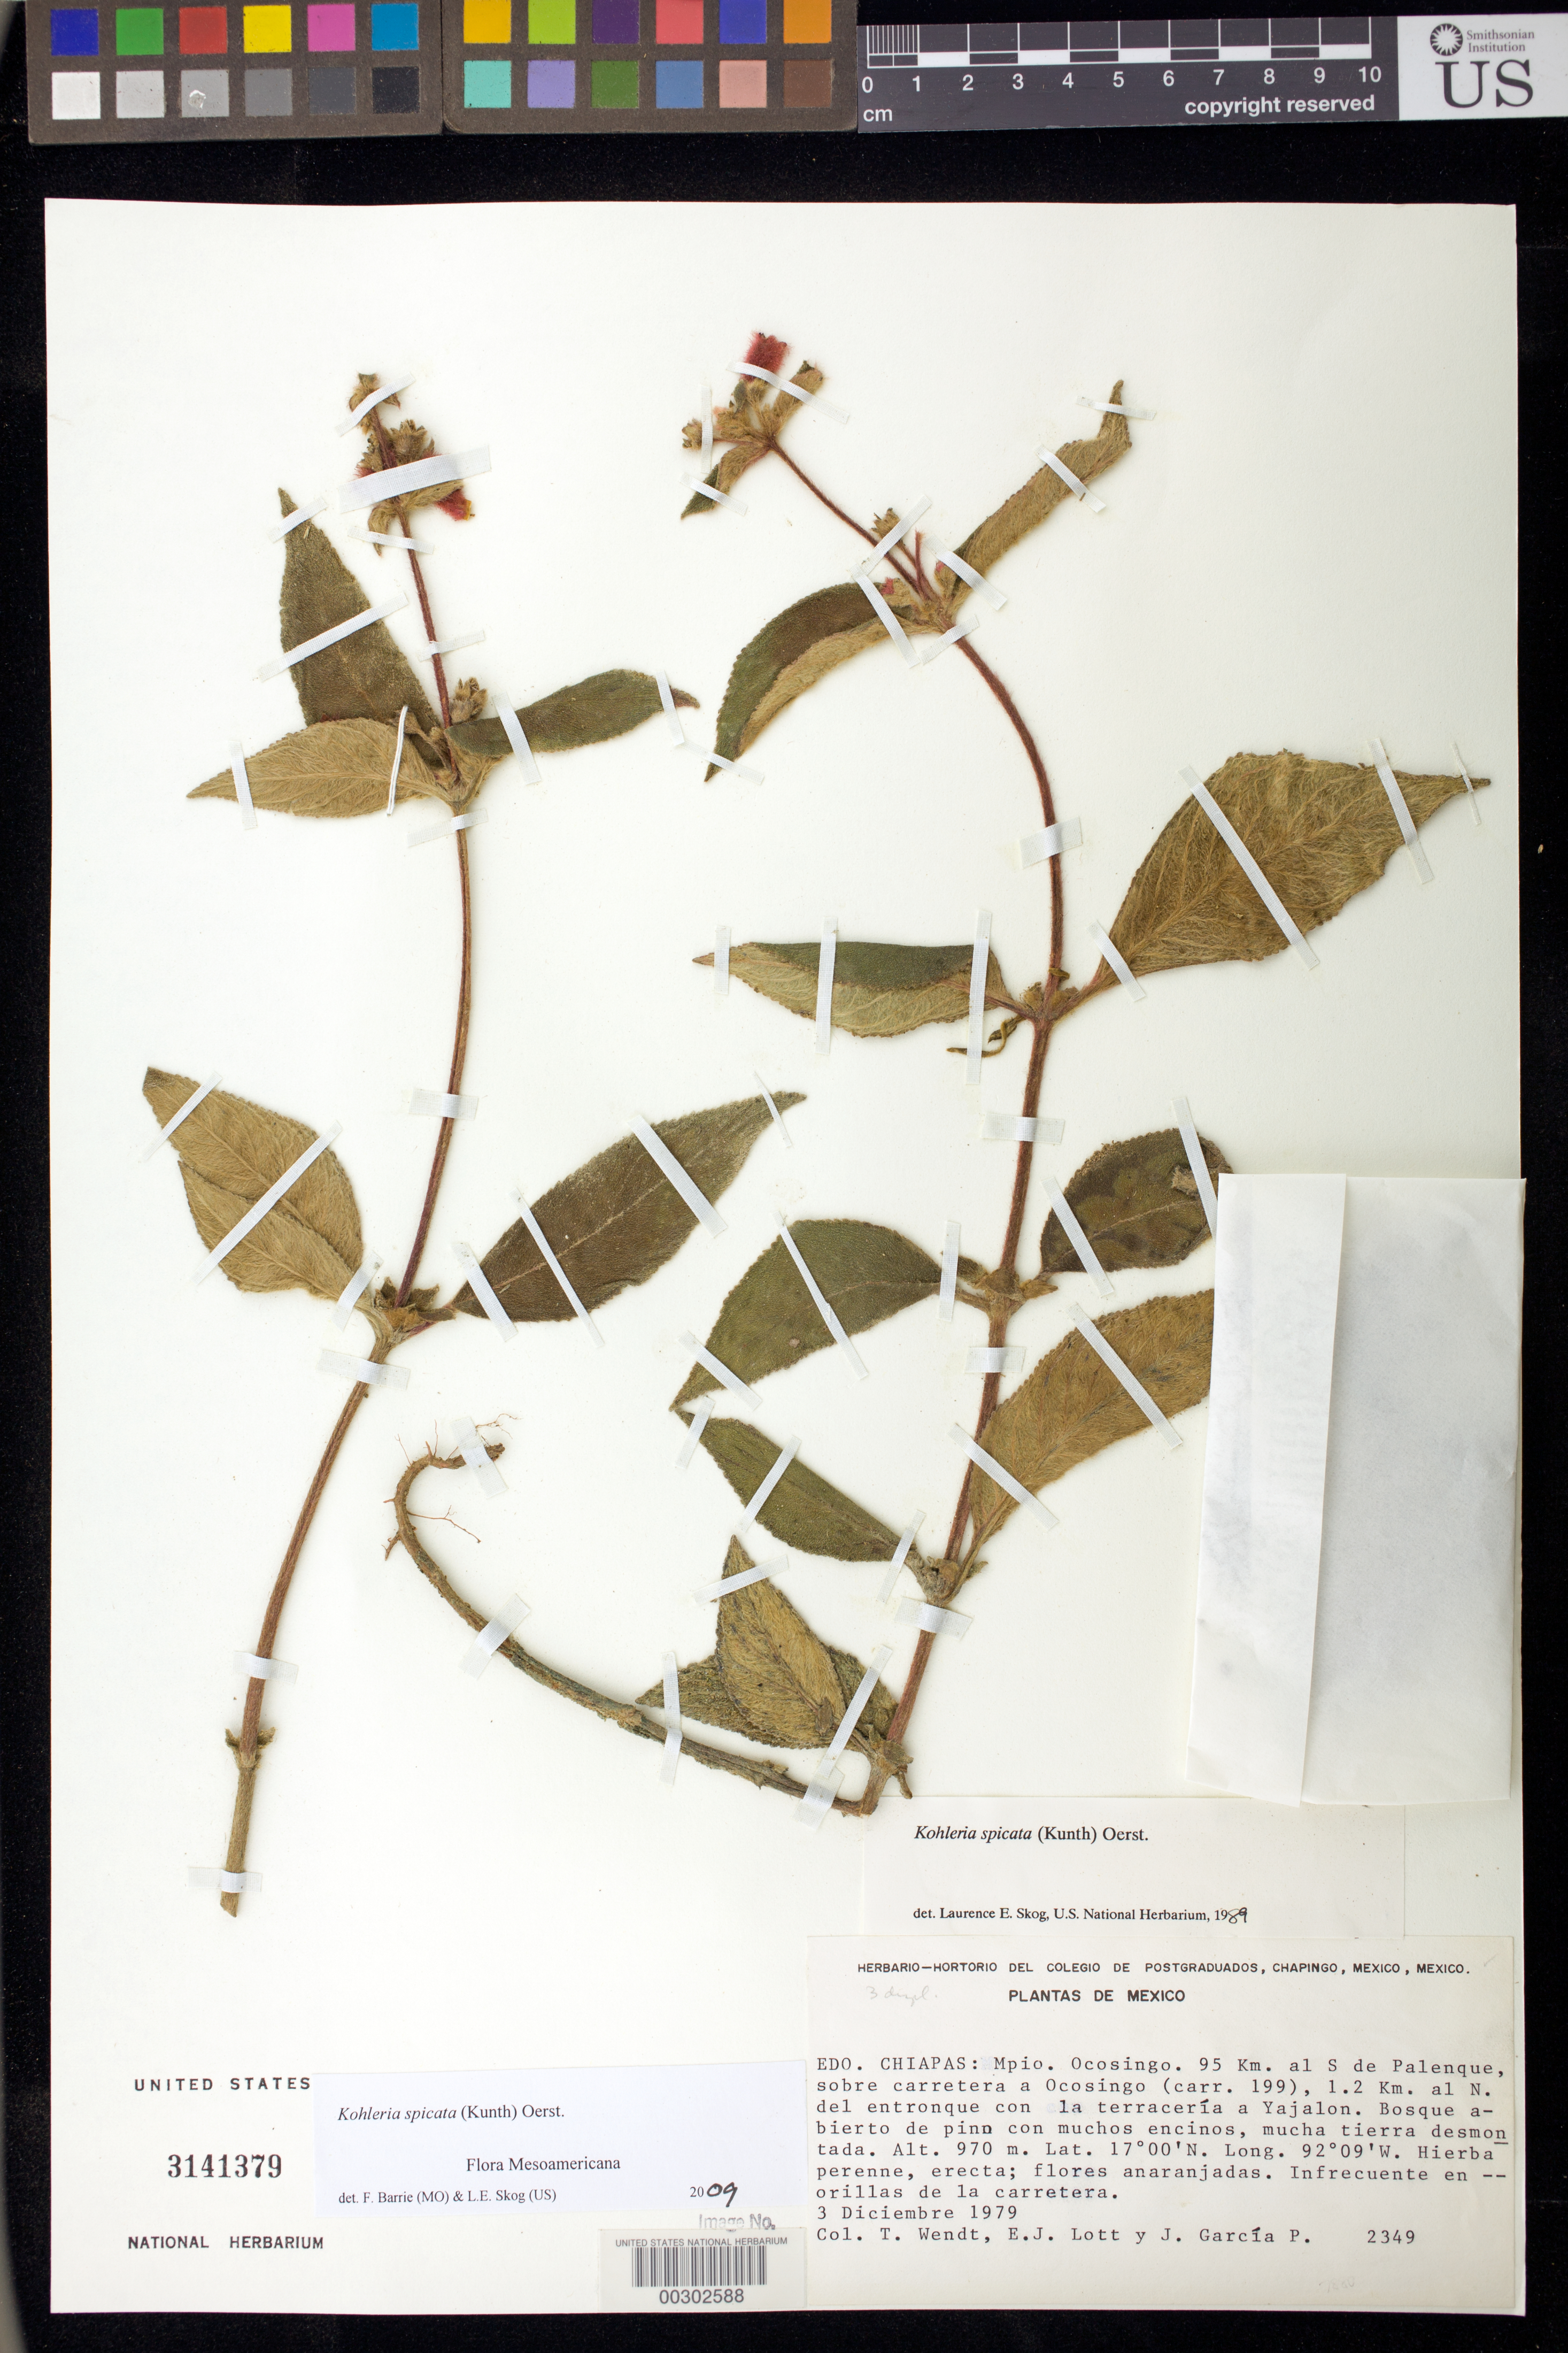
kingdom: Plantae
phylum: Tracheophyta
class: Magnoliopsida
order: Lamiales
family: Gesneriaceae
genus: Kohleria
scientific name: Kohleria spicata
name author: (Kunth) Oerst.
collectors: T. L. Wendt, E. Lott & J. García-P.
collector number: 2349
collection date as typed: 03 Dec 1979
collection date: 1979-12-03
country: Mexico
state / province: Chiapas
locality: Mun. of Ocosingo, 95 km S of Palenque, above highway to Ocosingo (hwy 199), 1.2 km N of entronque con la terraceria a Yajalon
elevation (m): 970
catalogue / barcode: US 3141379